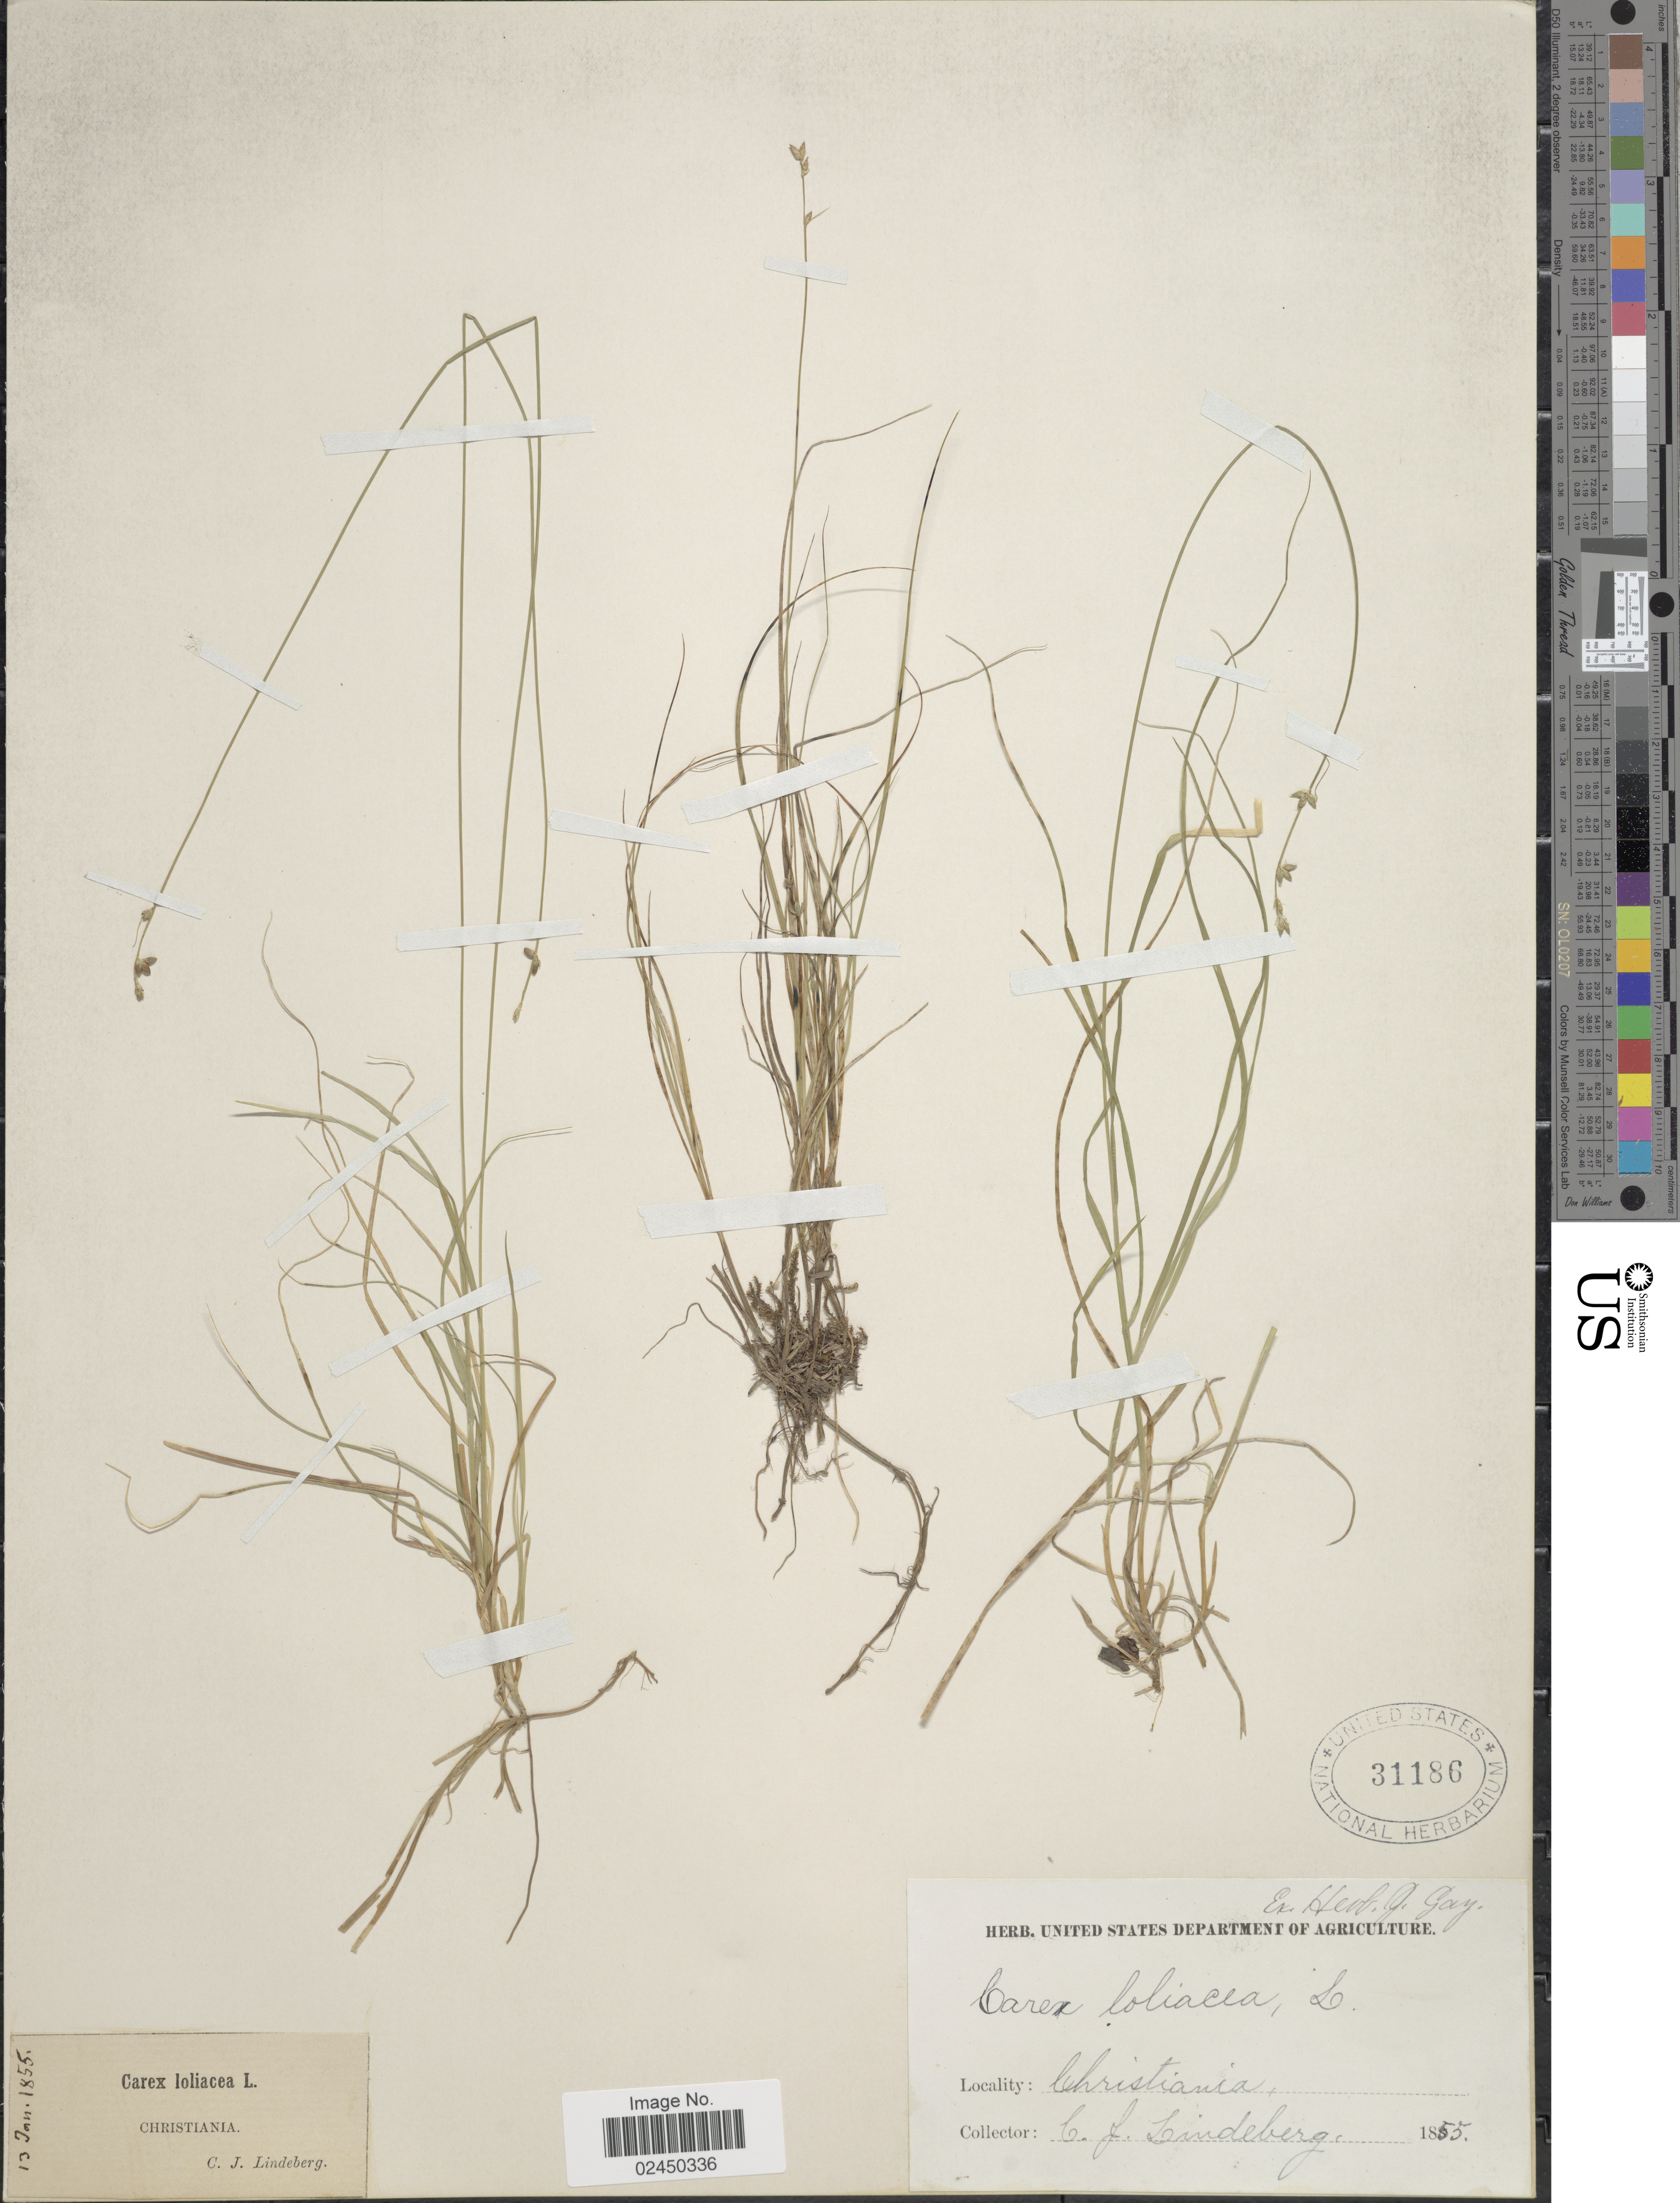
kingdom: Plantae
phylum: Tracheophyta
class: Liliopsida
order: Poales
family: Cyperaceae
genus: Carex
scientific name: Carex loliacea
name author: L.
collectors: C. Lindeberg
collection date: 1855-01-13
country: Norway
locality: Christiania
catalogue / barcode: US 31186